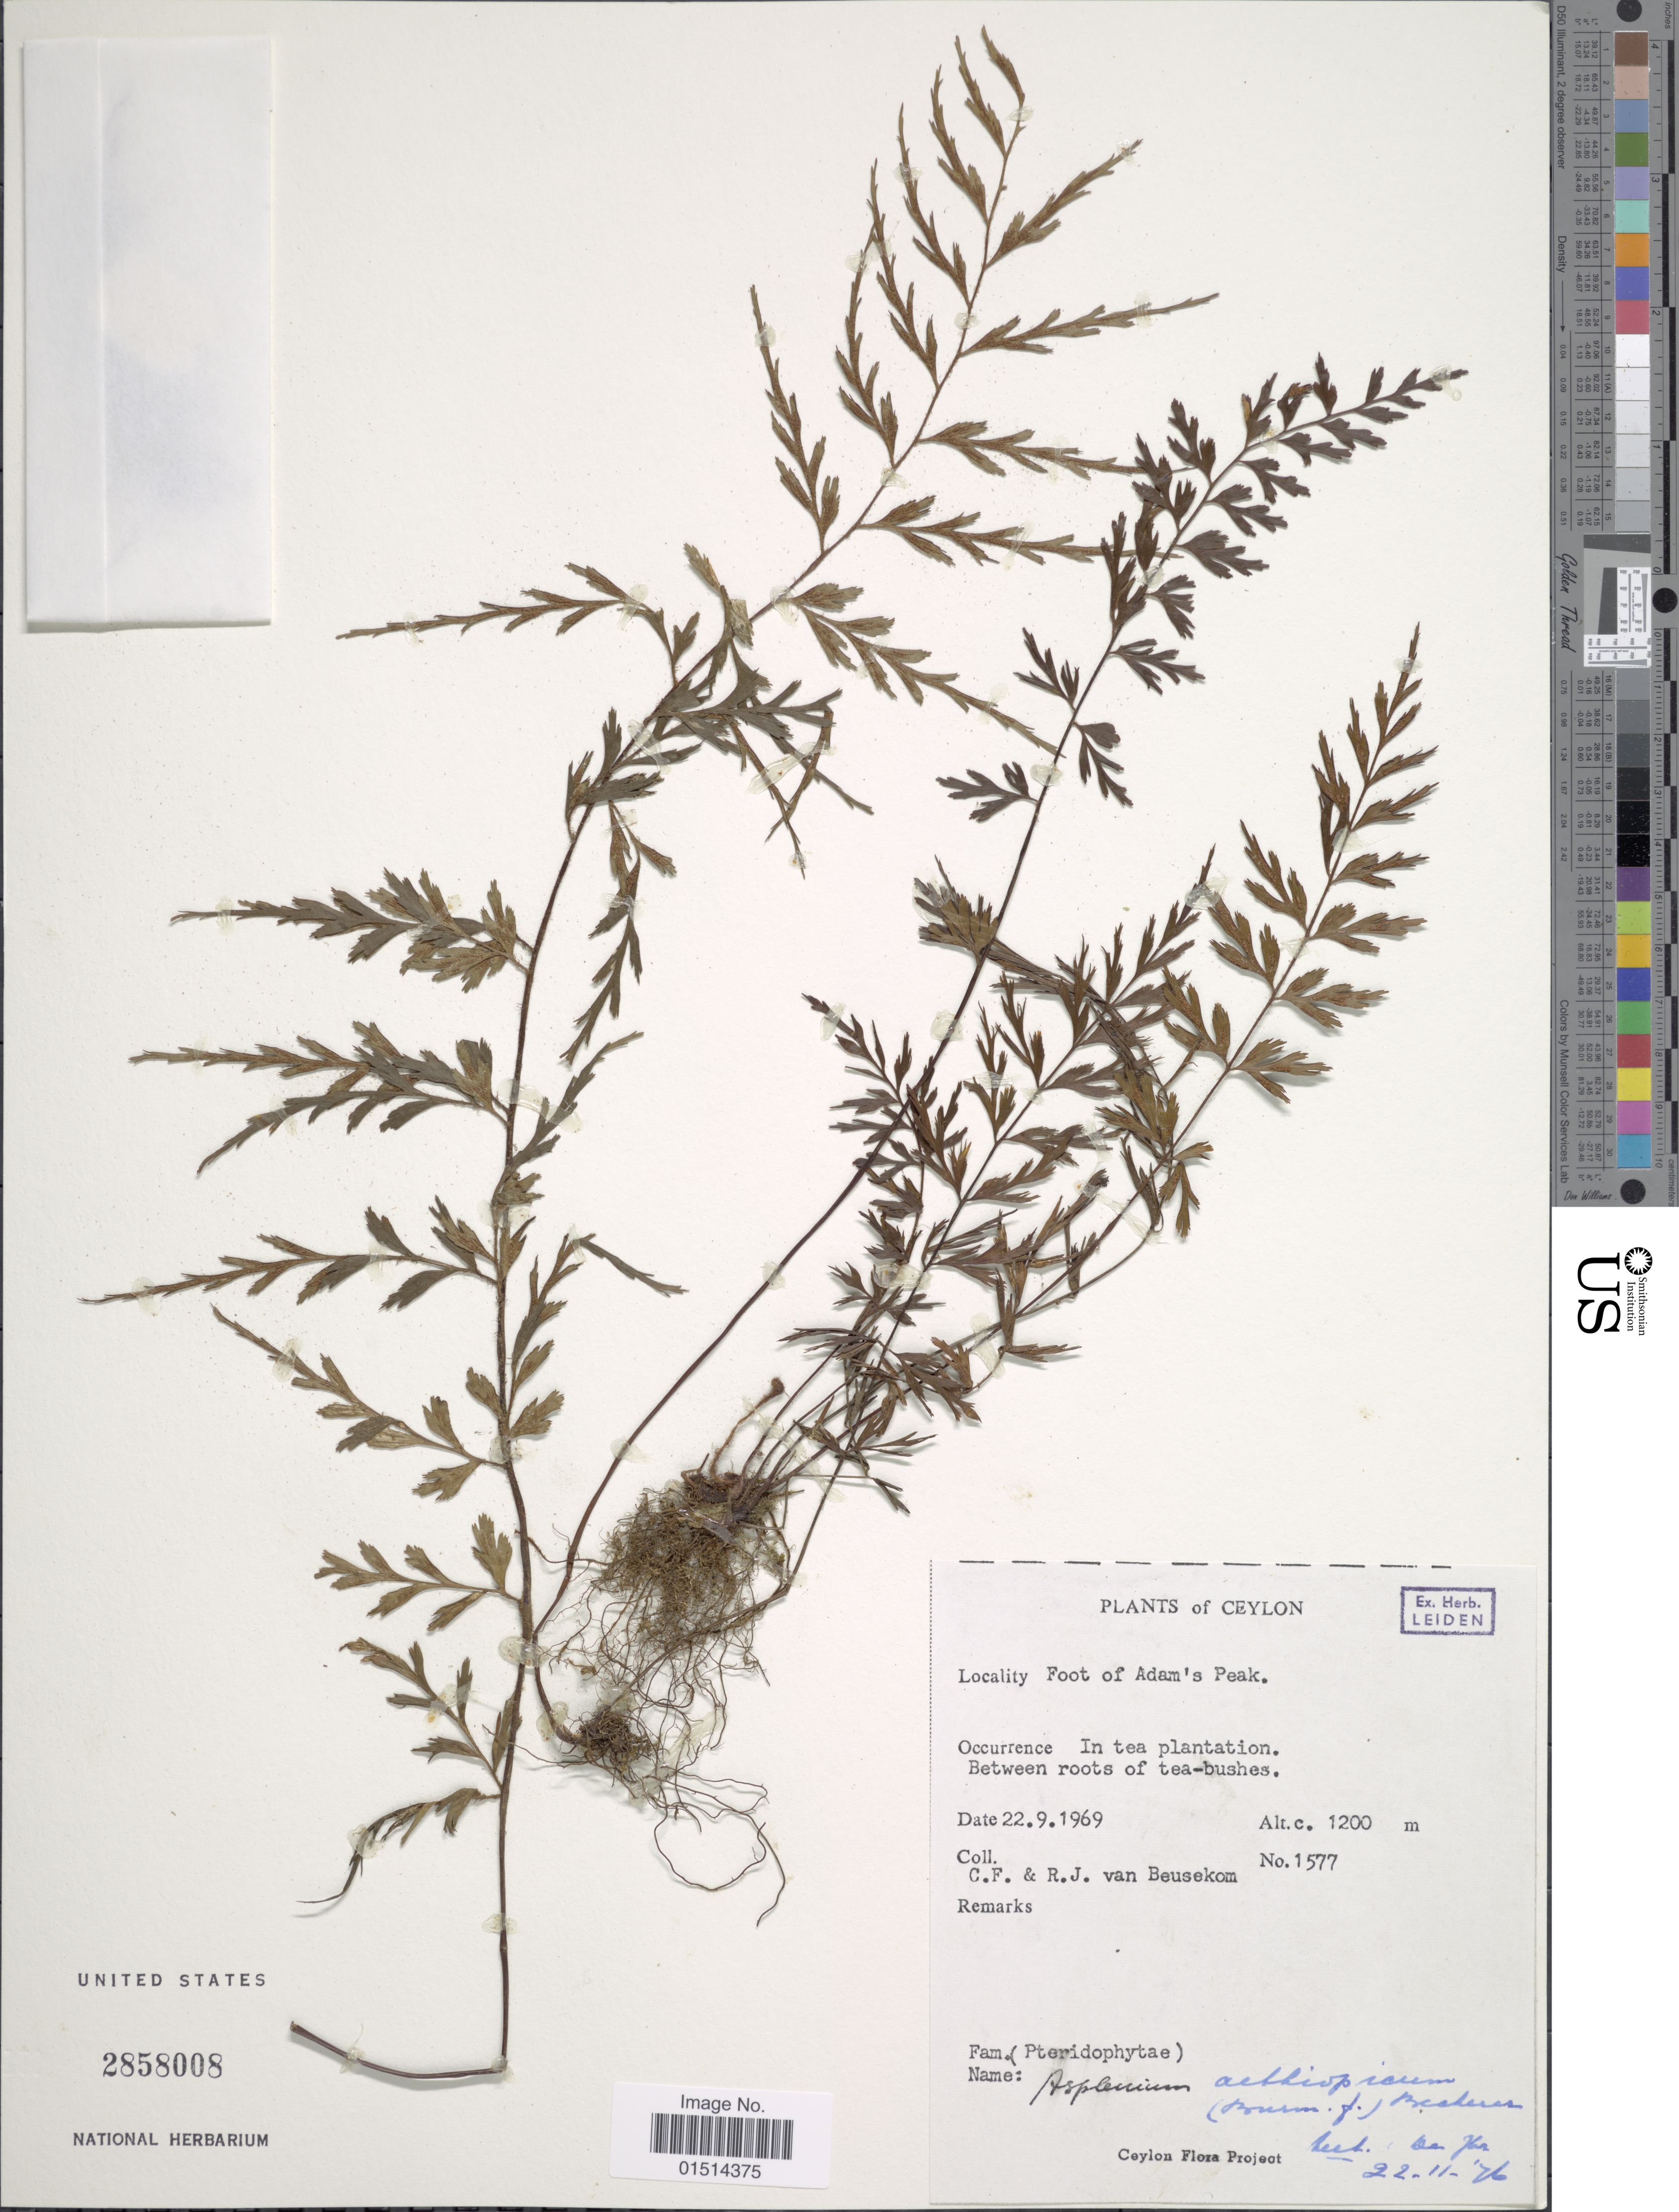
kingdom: Plantae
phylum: Tracheophyta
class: Polypodiopsida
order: Polypodiales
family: Aspleniaceae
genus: Asplenium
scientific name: Asplenium aethiopicum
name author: (Burm. f.) Bech.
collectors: C. F. Beusekom & R. Van Beusekom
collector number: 1577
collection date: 1969-09-22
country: Sri Lanka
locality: Ceylon, foot of Adam's Peak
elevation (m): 1200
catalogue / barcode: US 2858008